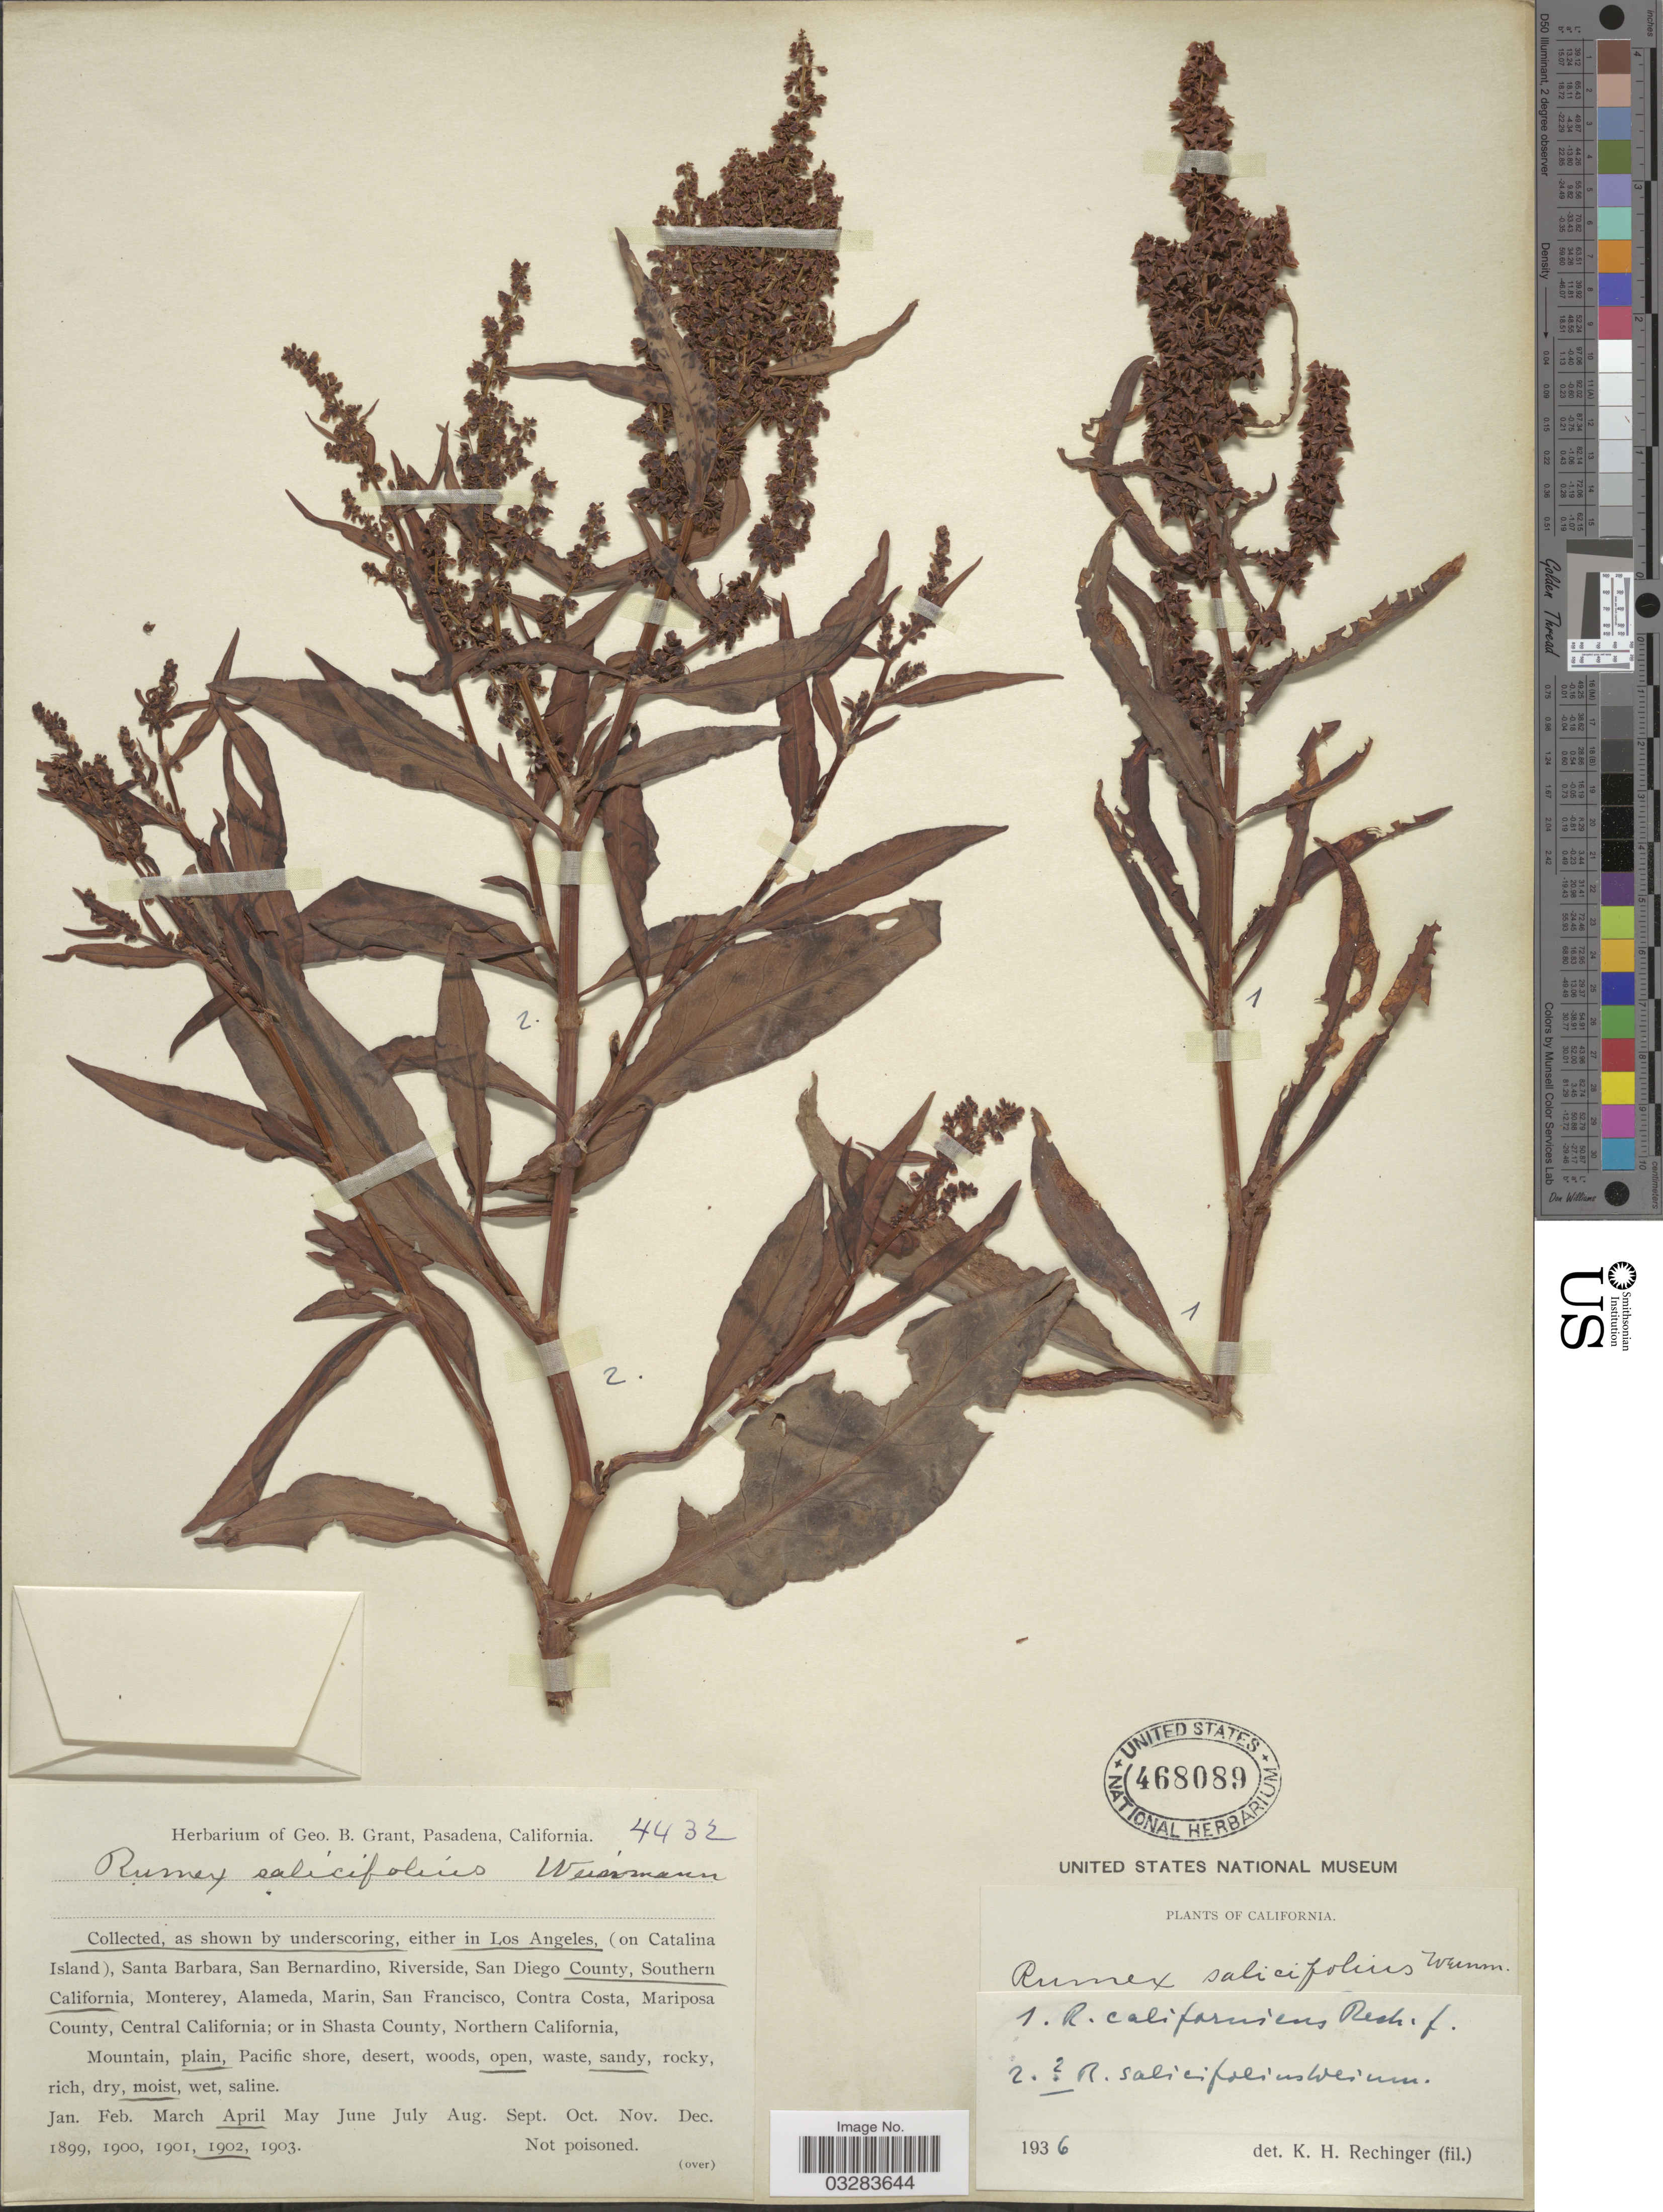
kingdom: Plantae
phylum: Tracheophyta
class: Magnoliopsida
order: Caryophyllales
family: Polygonaceae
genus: Rumex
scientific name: Rumex californicus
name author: Rech. f.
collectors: ex herb. Geo. B. Grant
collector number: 4432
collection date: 1902-04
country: United States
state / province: California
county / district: Los Angeles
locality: Los Angeles, San Diego County, Southern California.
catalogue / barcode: US 468089